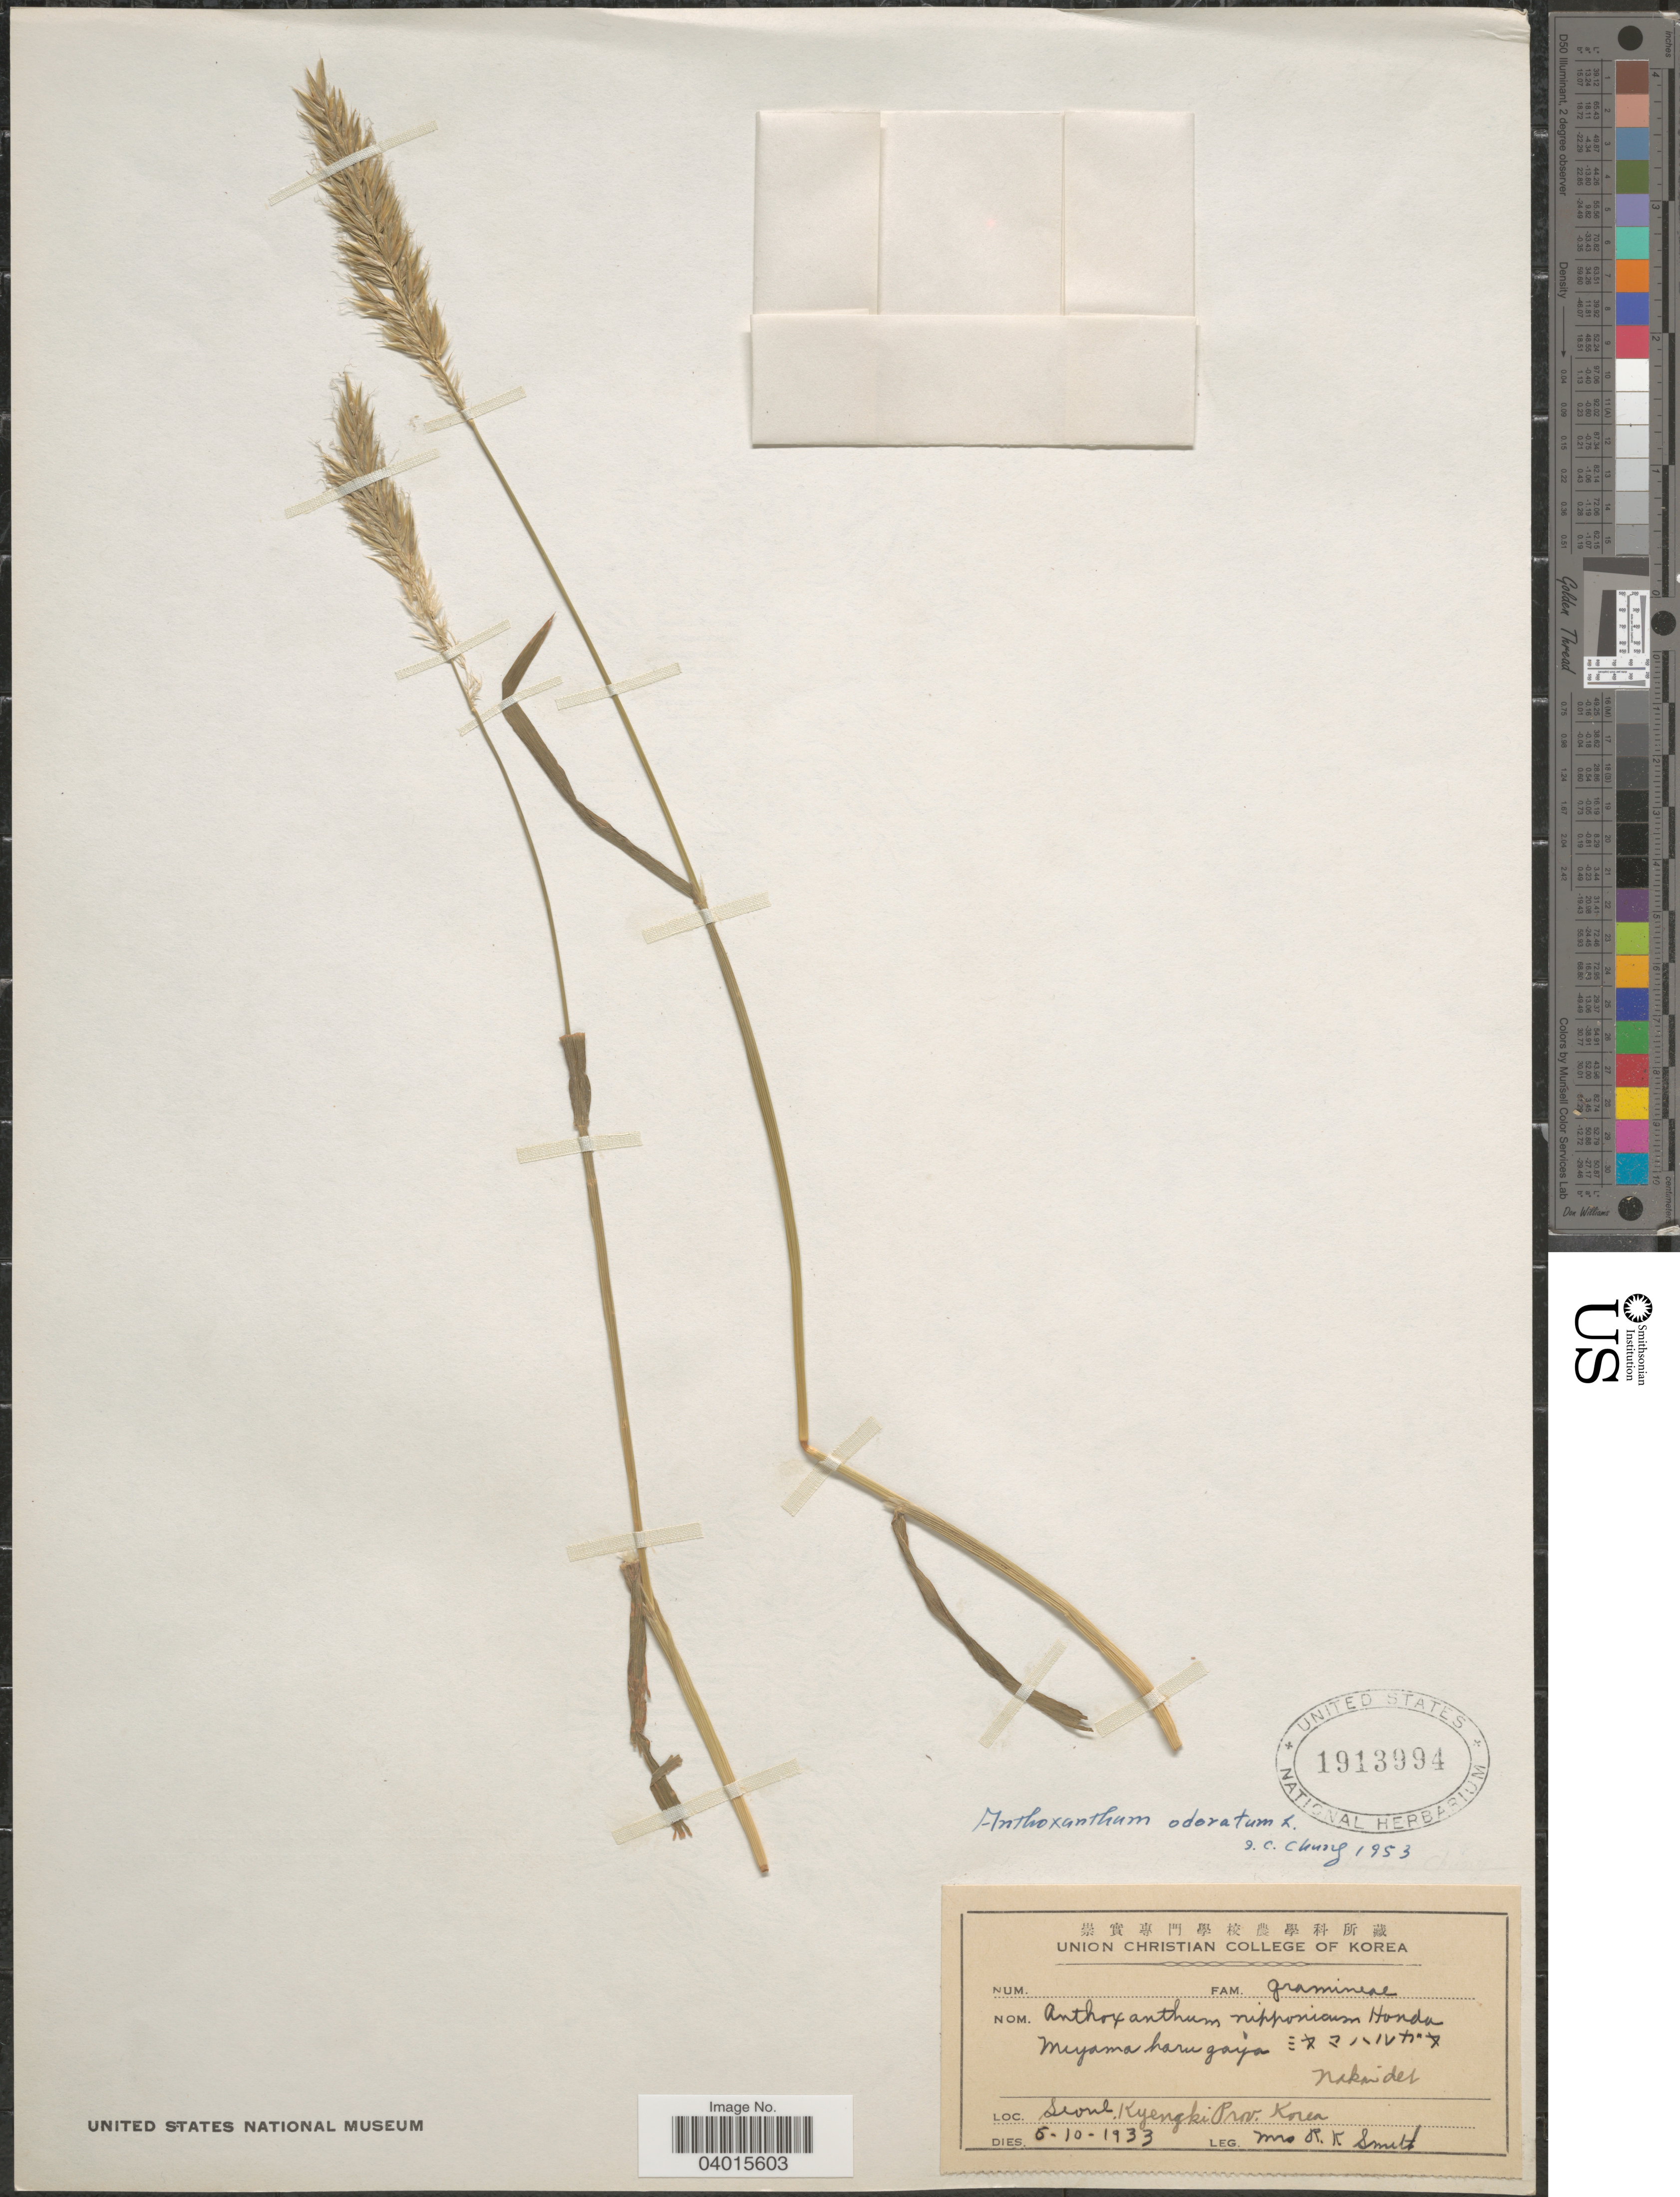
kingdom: Plantae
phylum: Tracheophyta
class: Liliopsida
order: Poales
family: Poaceae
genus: Anthoxanthum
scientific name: Anthoxanthum odoratum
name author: L.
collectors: R. Smith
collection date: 1933-10-05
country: South Korea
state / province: Seoul Special City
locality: Seoul. Kyengki Prov. Korea.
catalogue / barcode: US 1913994